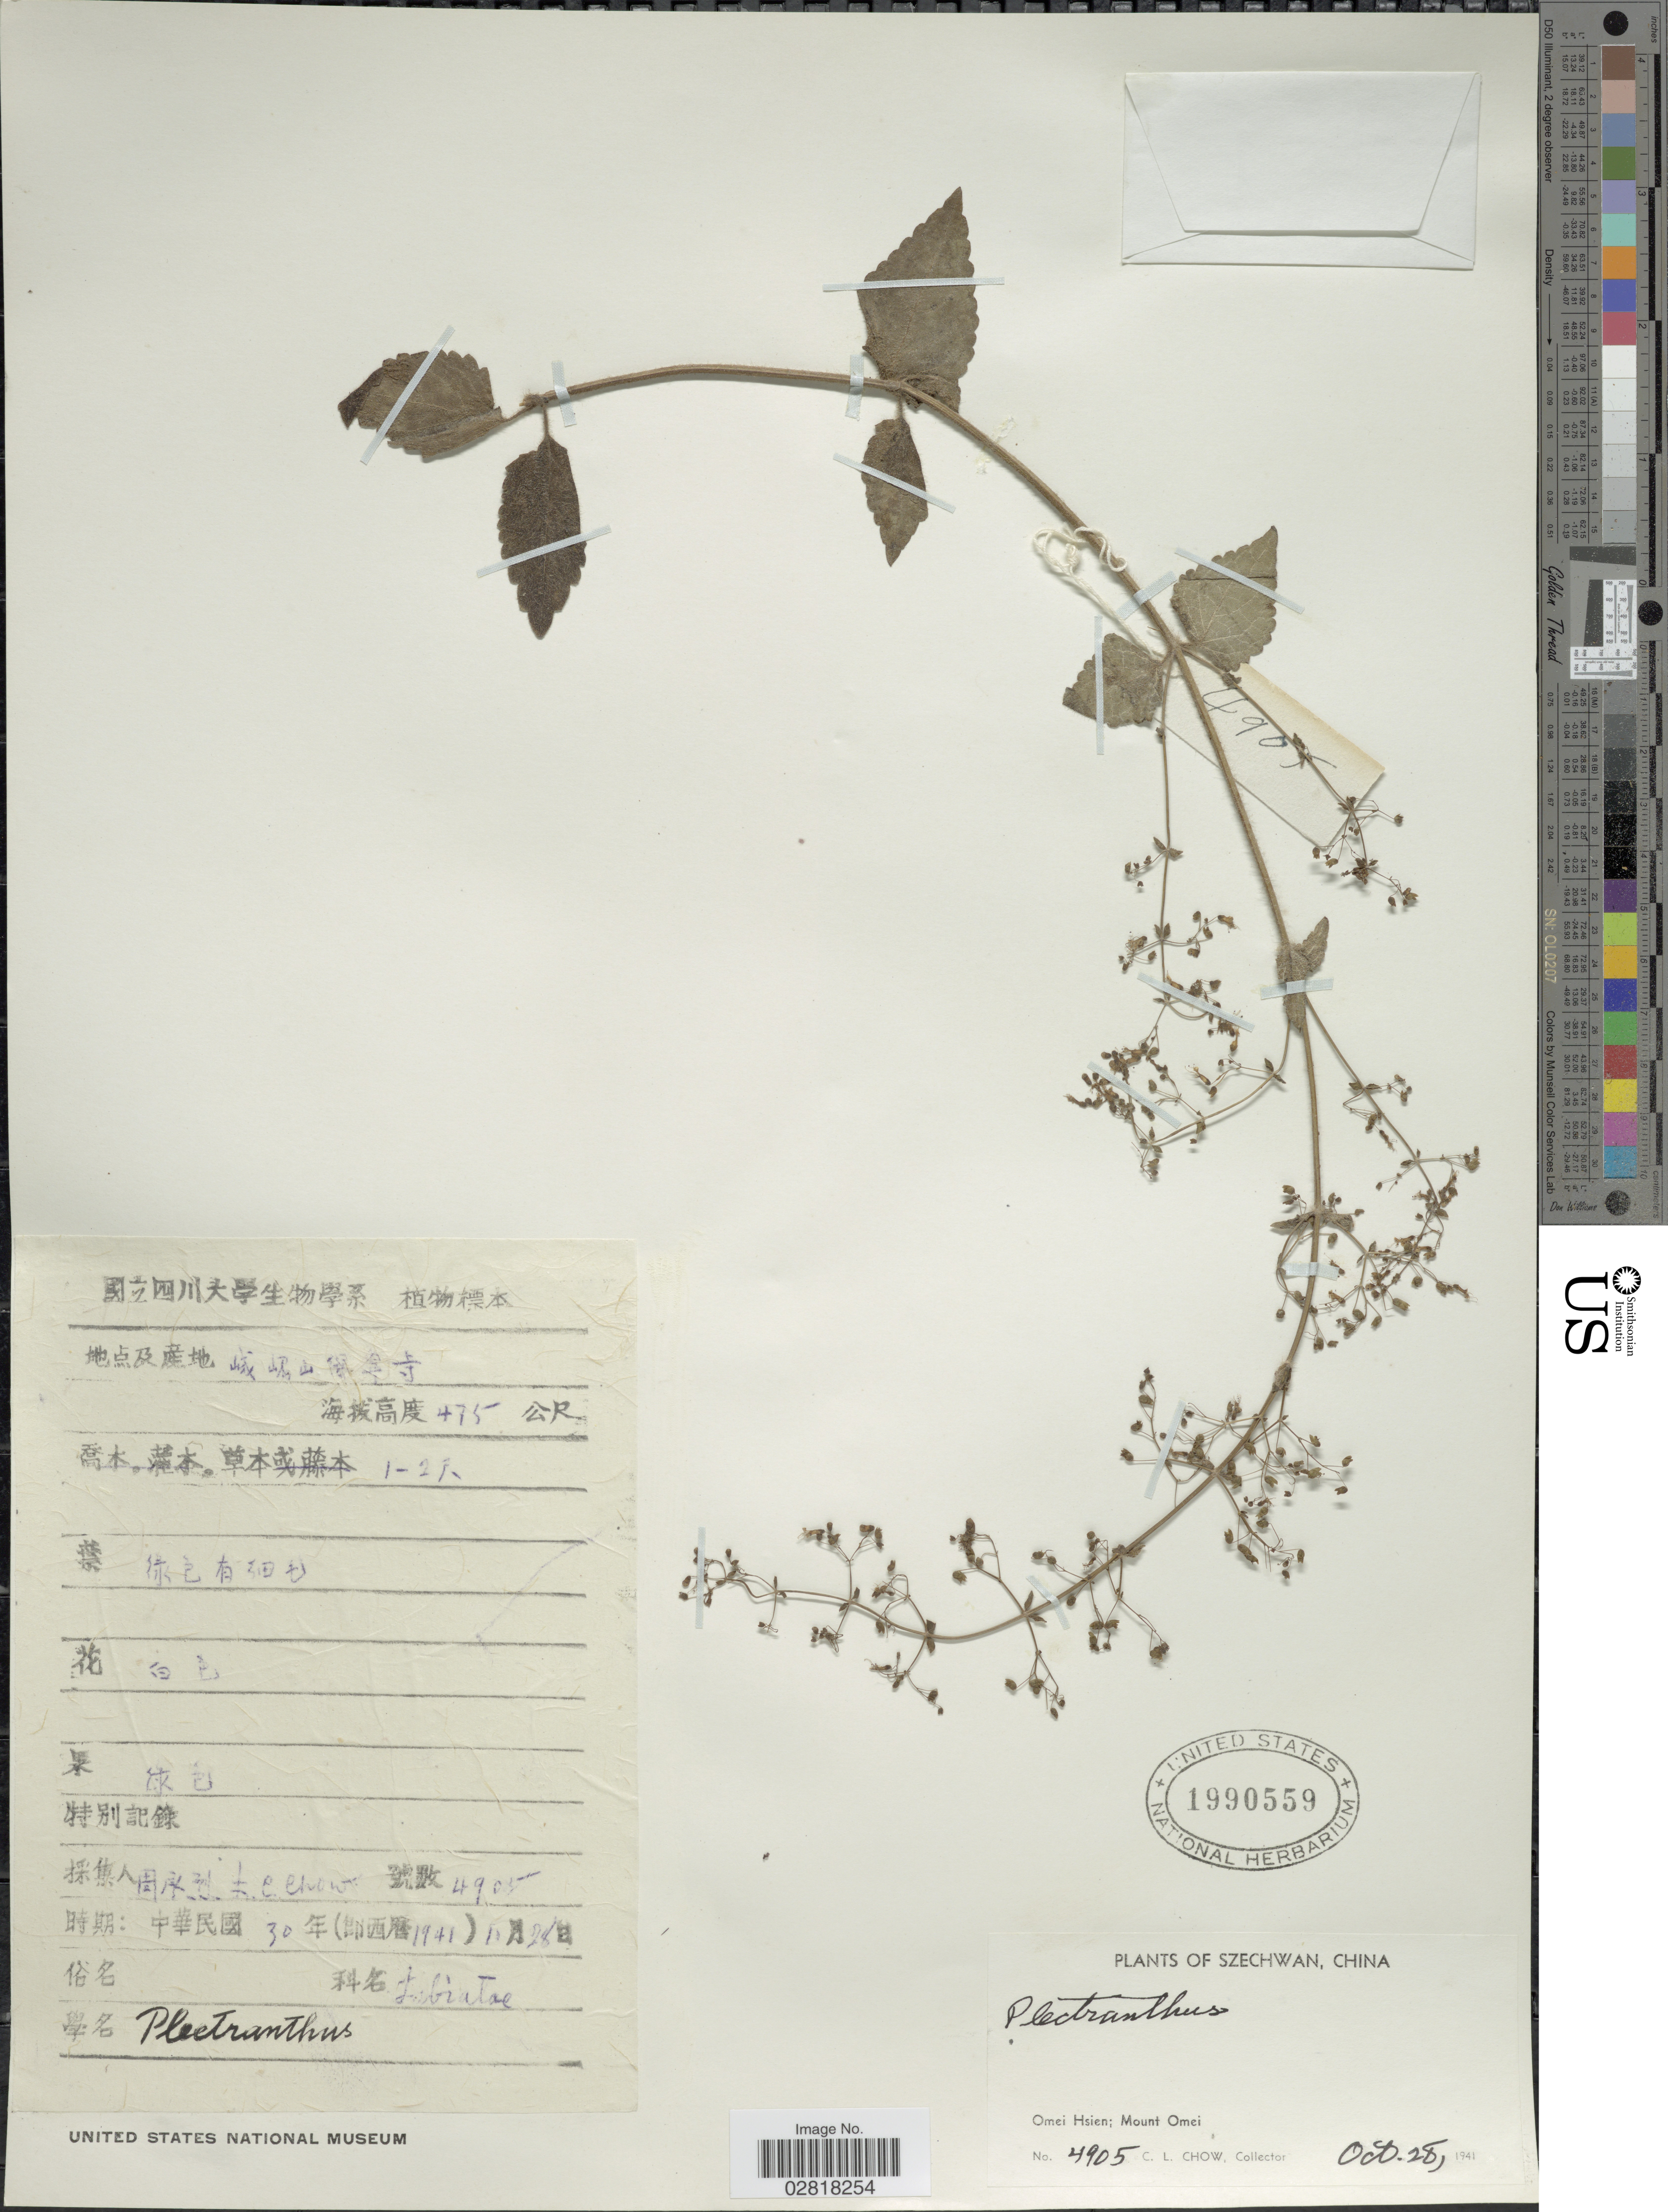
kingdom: Plantae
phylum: Tracheophyta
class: Magnoliopsida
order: Lamiales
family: Lamiaceae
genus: Plectranthus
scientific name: Plectranthus striatus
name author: Benth.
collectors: C. Chow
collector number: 4905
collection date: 1941-10-28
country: China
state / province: Sichuan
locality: Szechwan, Omei Hsien; Mount Omei.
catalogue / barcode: US 1990559